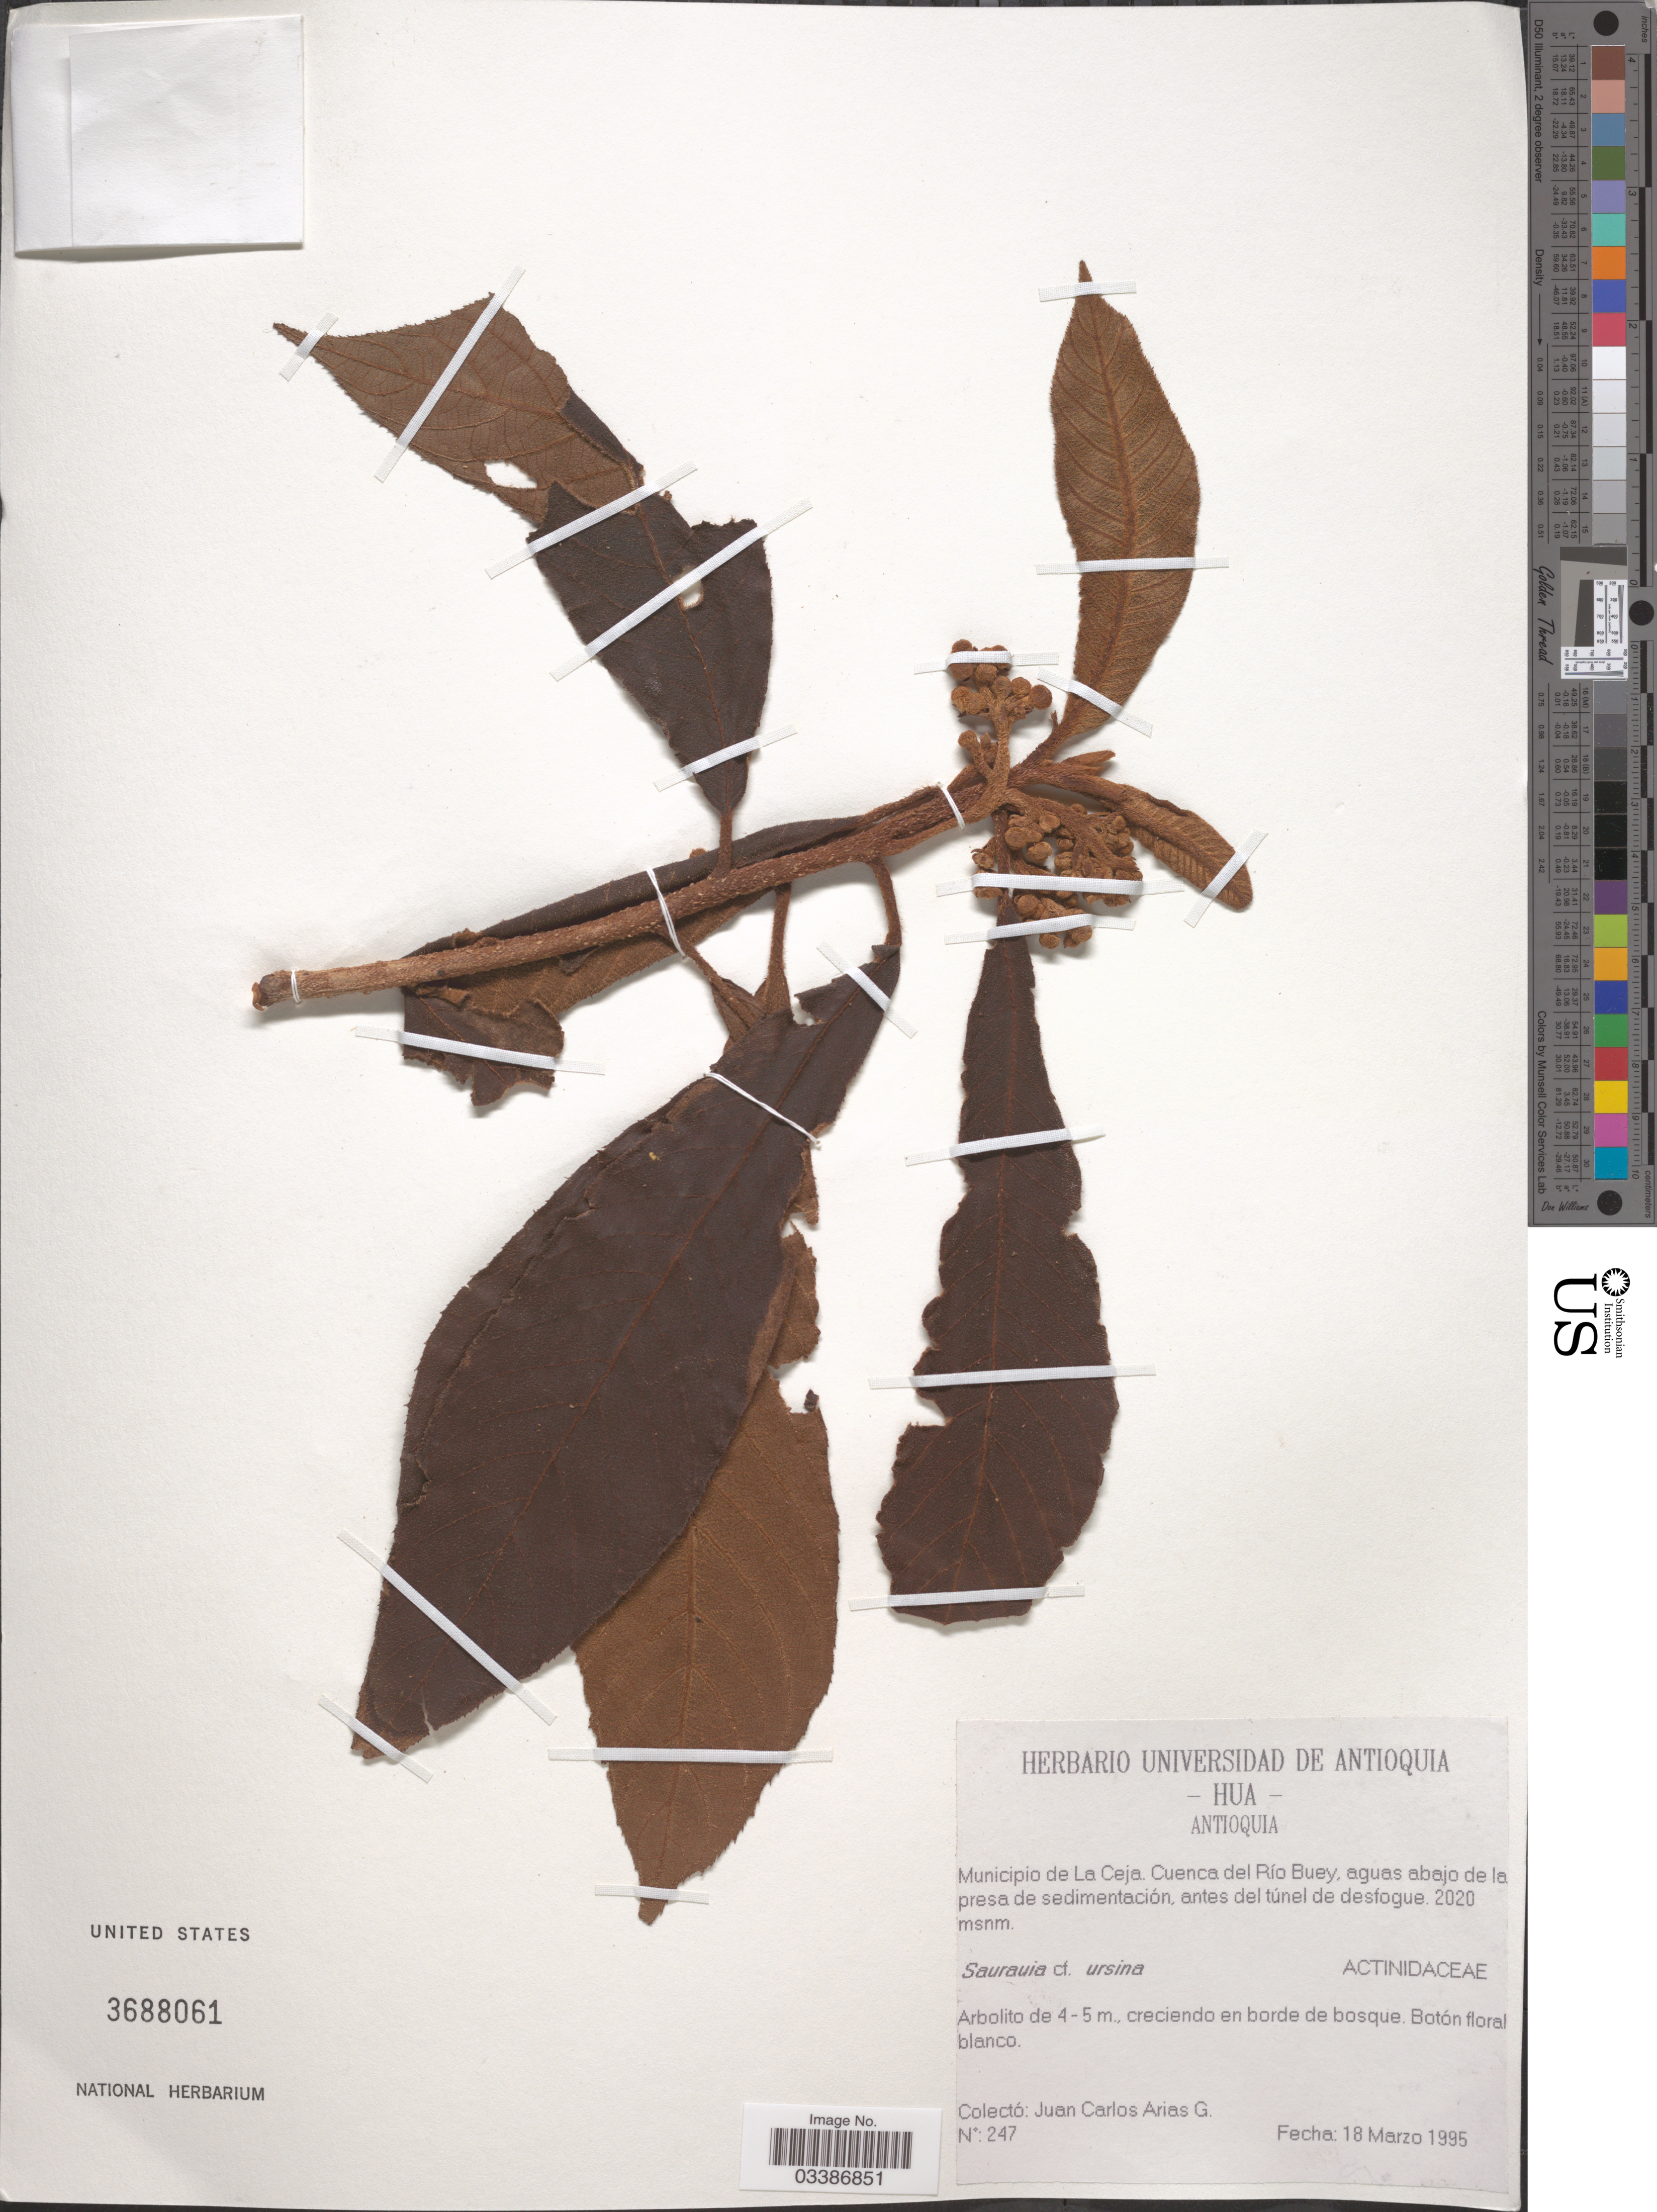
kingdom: Plantae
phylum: Tracheophyta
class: Magnoliopsida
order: Ericales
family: Actinidiaceae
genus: Saurauia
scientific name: Saurauia ursina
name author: Triana & Planch.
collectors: J. Arias G.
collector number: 247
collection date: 1995-03-18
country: Colombia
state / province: Antioquia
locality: Municipio de La Ceja. Cuenca del Río Buey.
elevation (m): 2020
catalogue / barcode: US 3688061